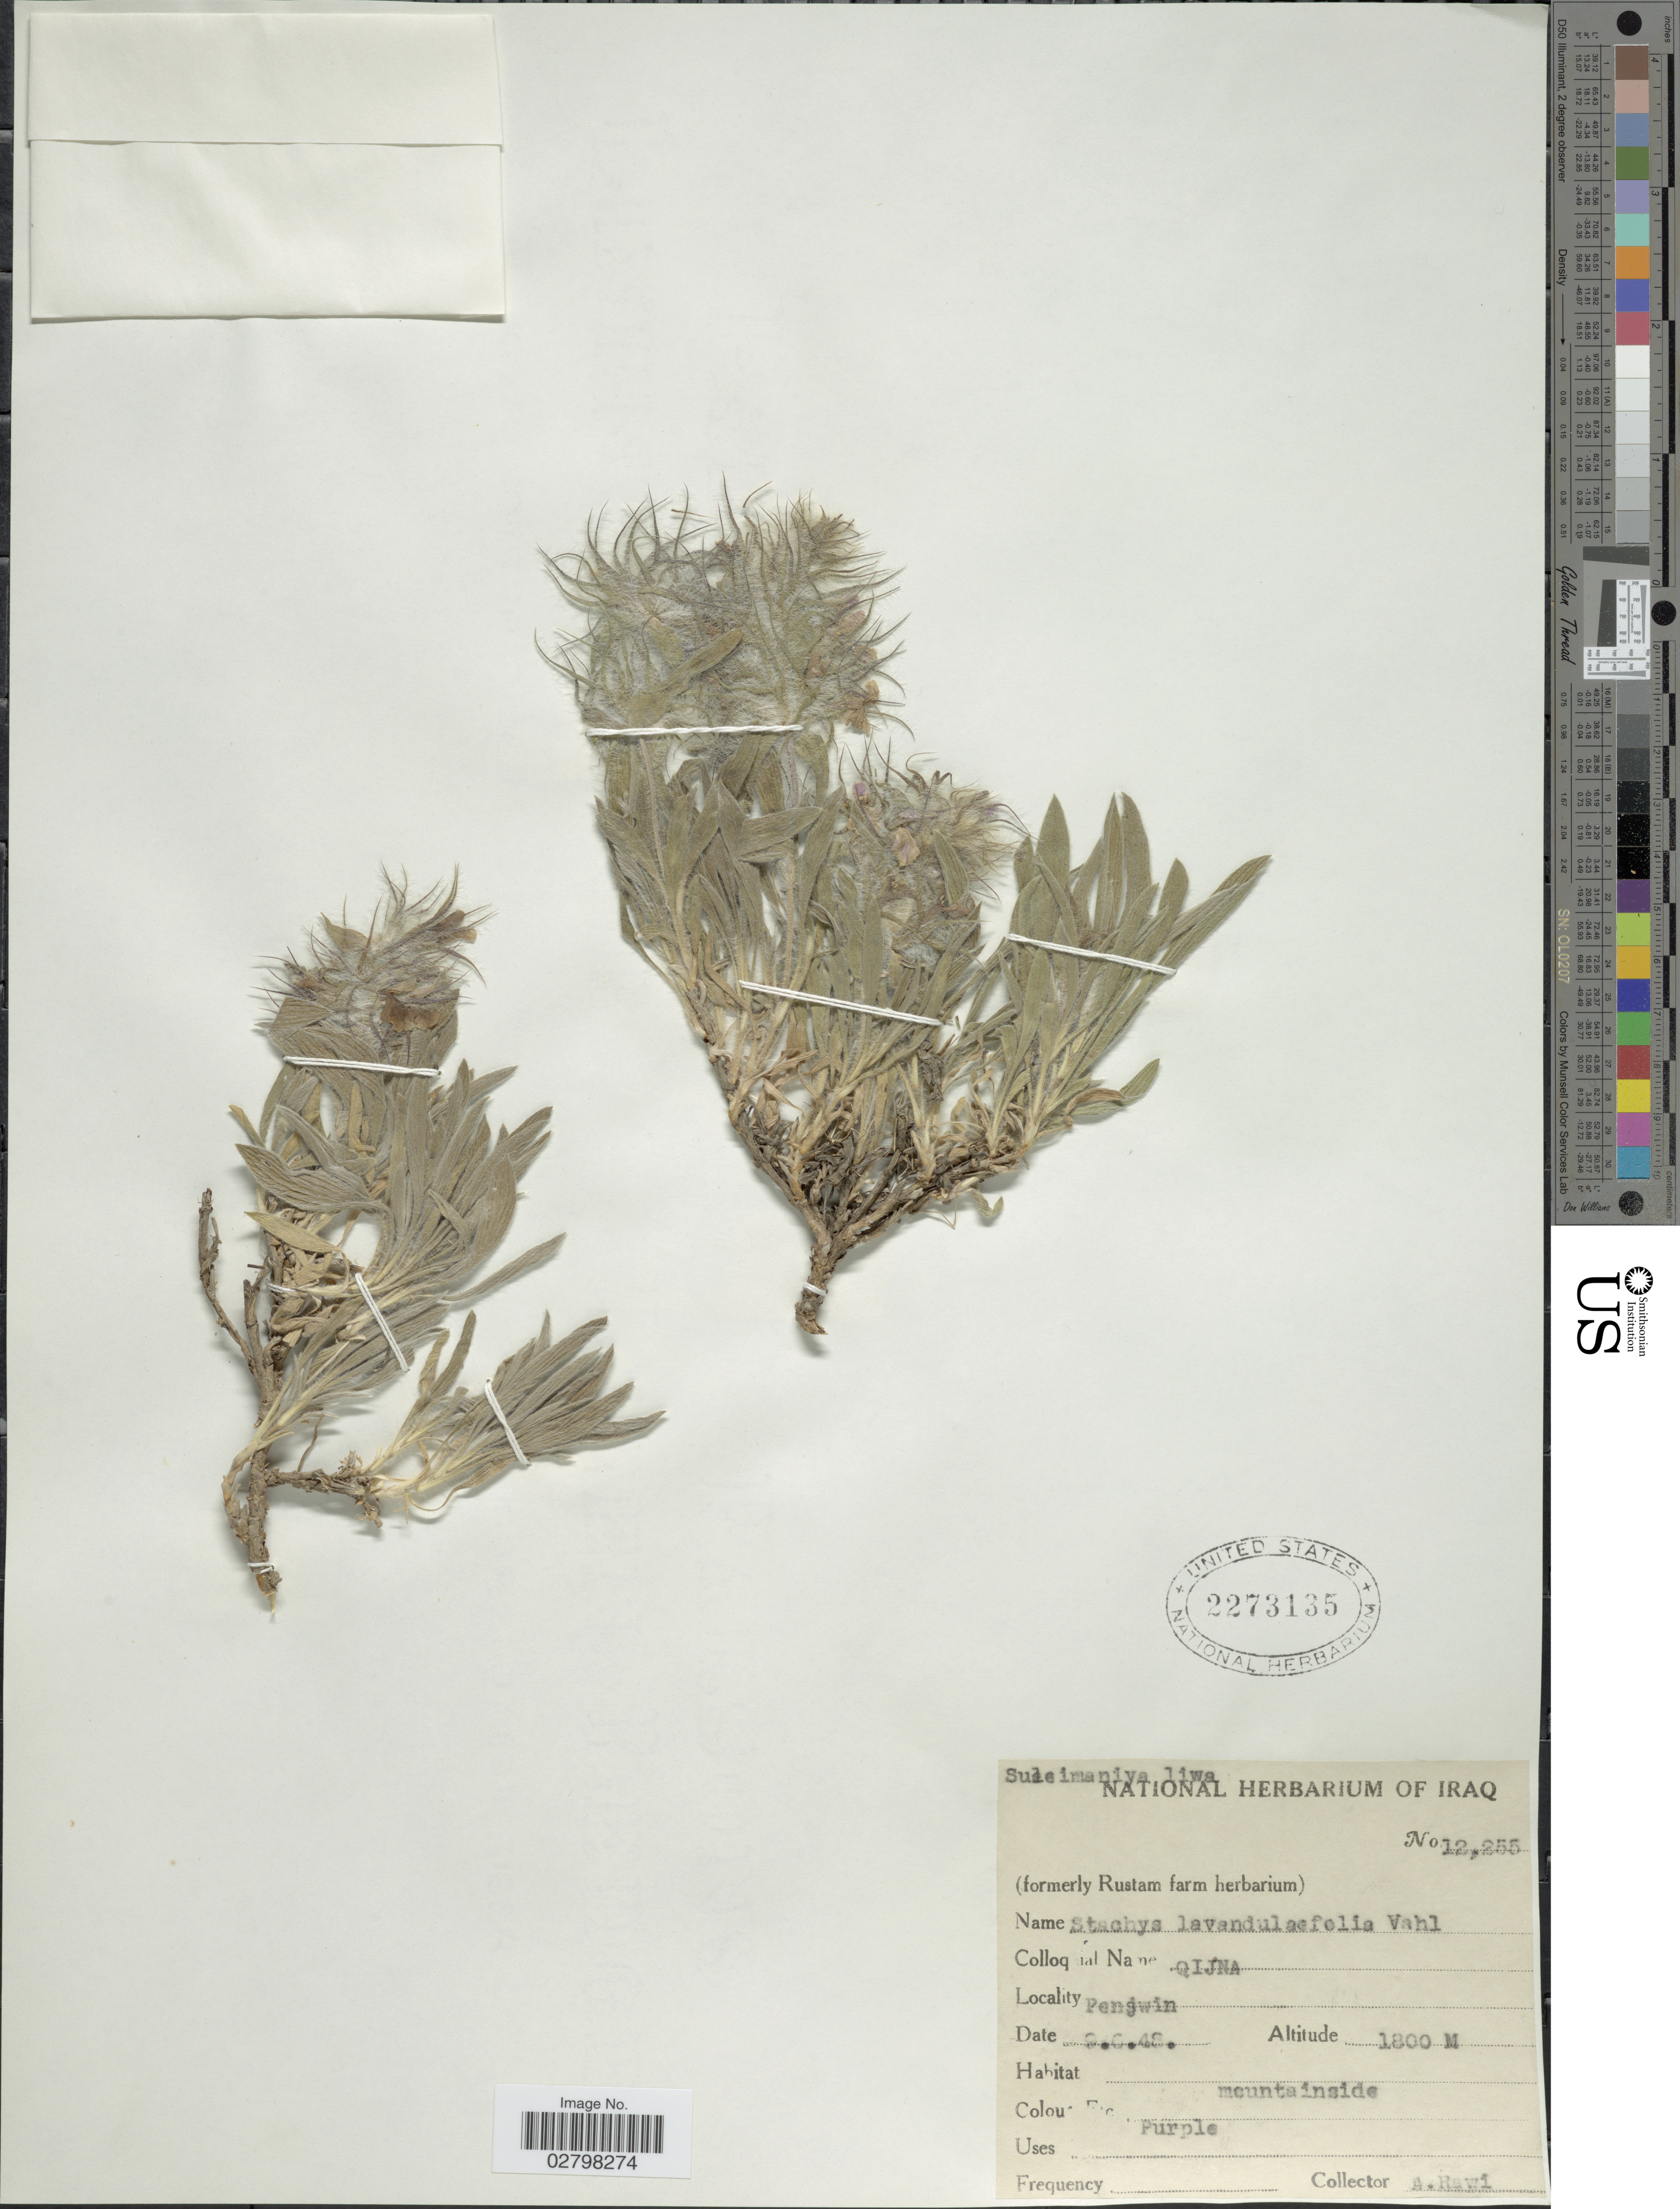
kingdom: Plantae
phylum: Tracheophyta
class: Magnoliopsida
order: Lamiales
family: Lamiaceae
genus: Stachys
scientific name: Stachys lavandulifolia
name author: Vahl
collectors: A. Rawi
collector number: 12255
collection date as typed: Transcribed d/m/y: 9/6/48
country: Iraq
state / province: As Sulaymānīyah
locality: Penjwin. Suleimaniya liwa.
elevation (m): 1800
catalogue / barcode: US 2273135